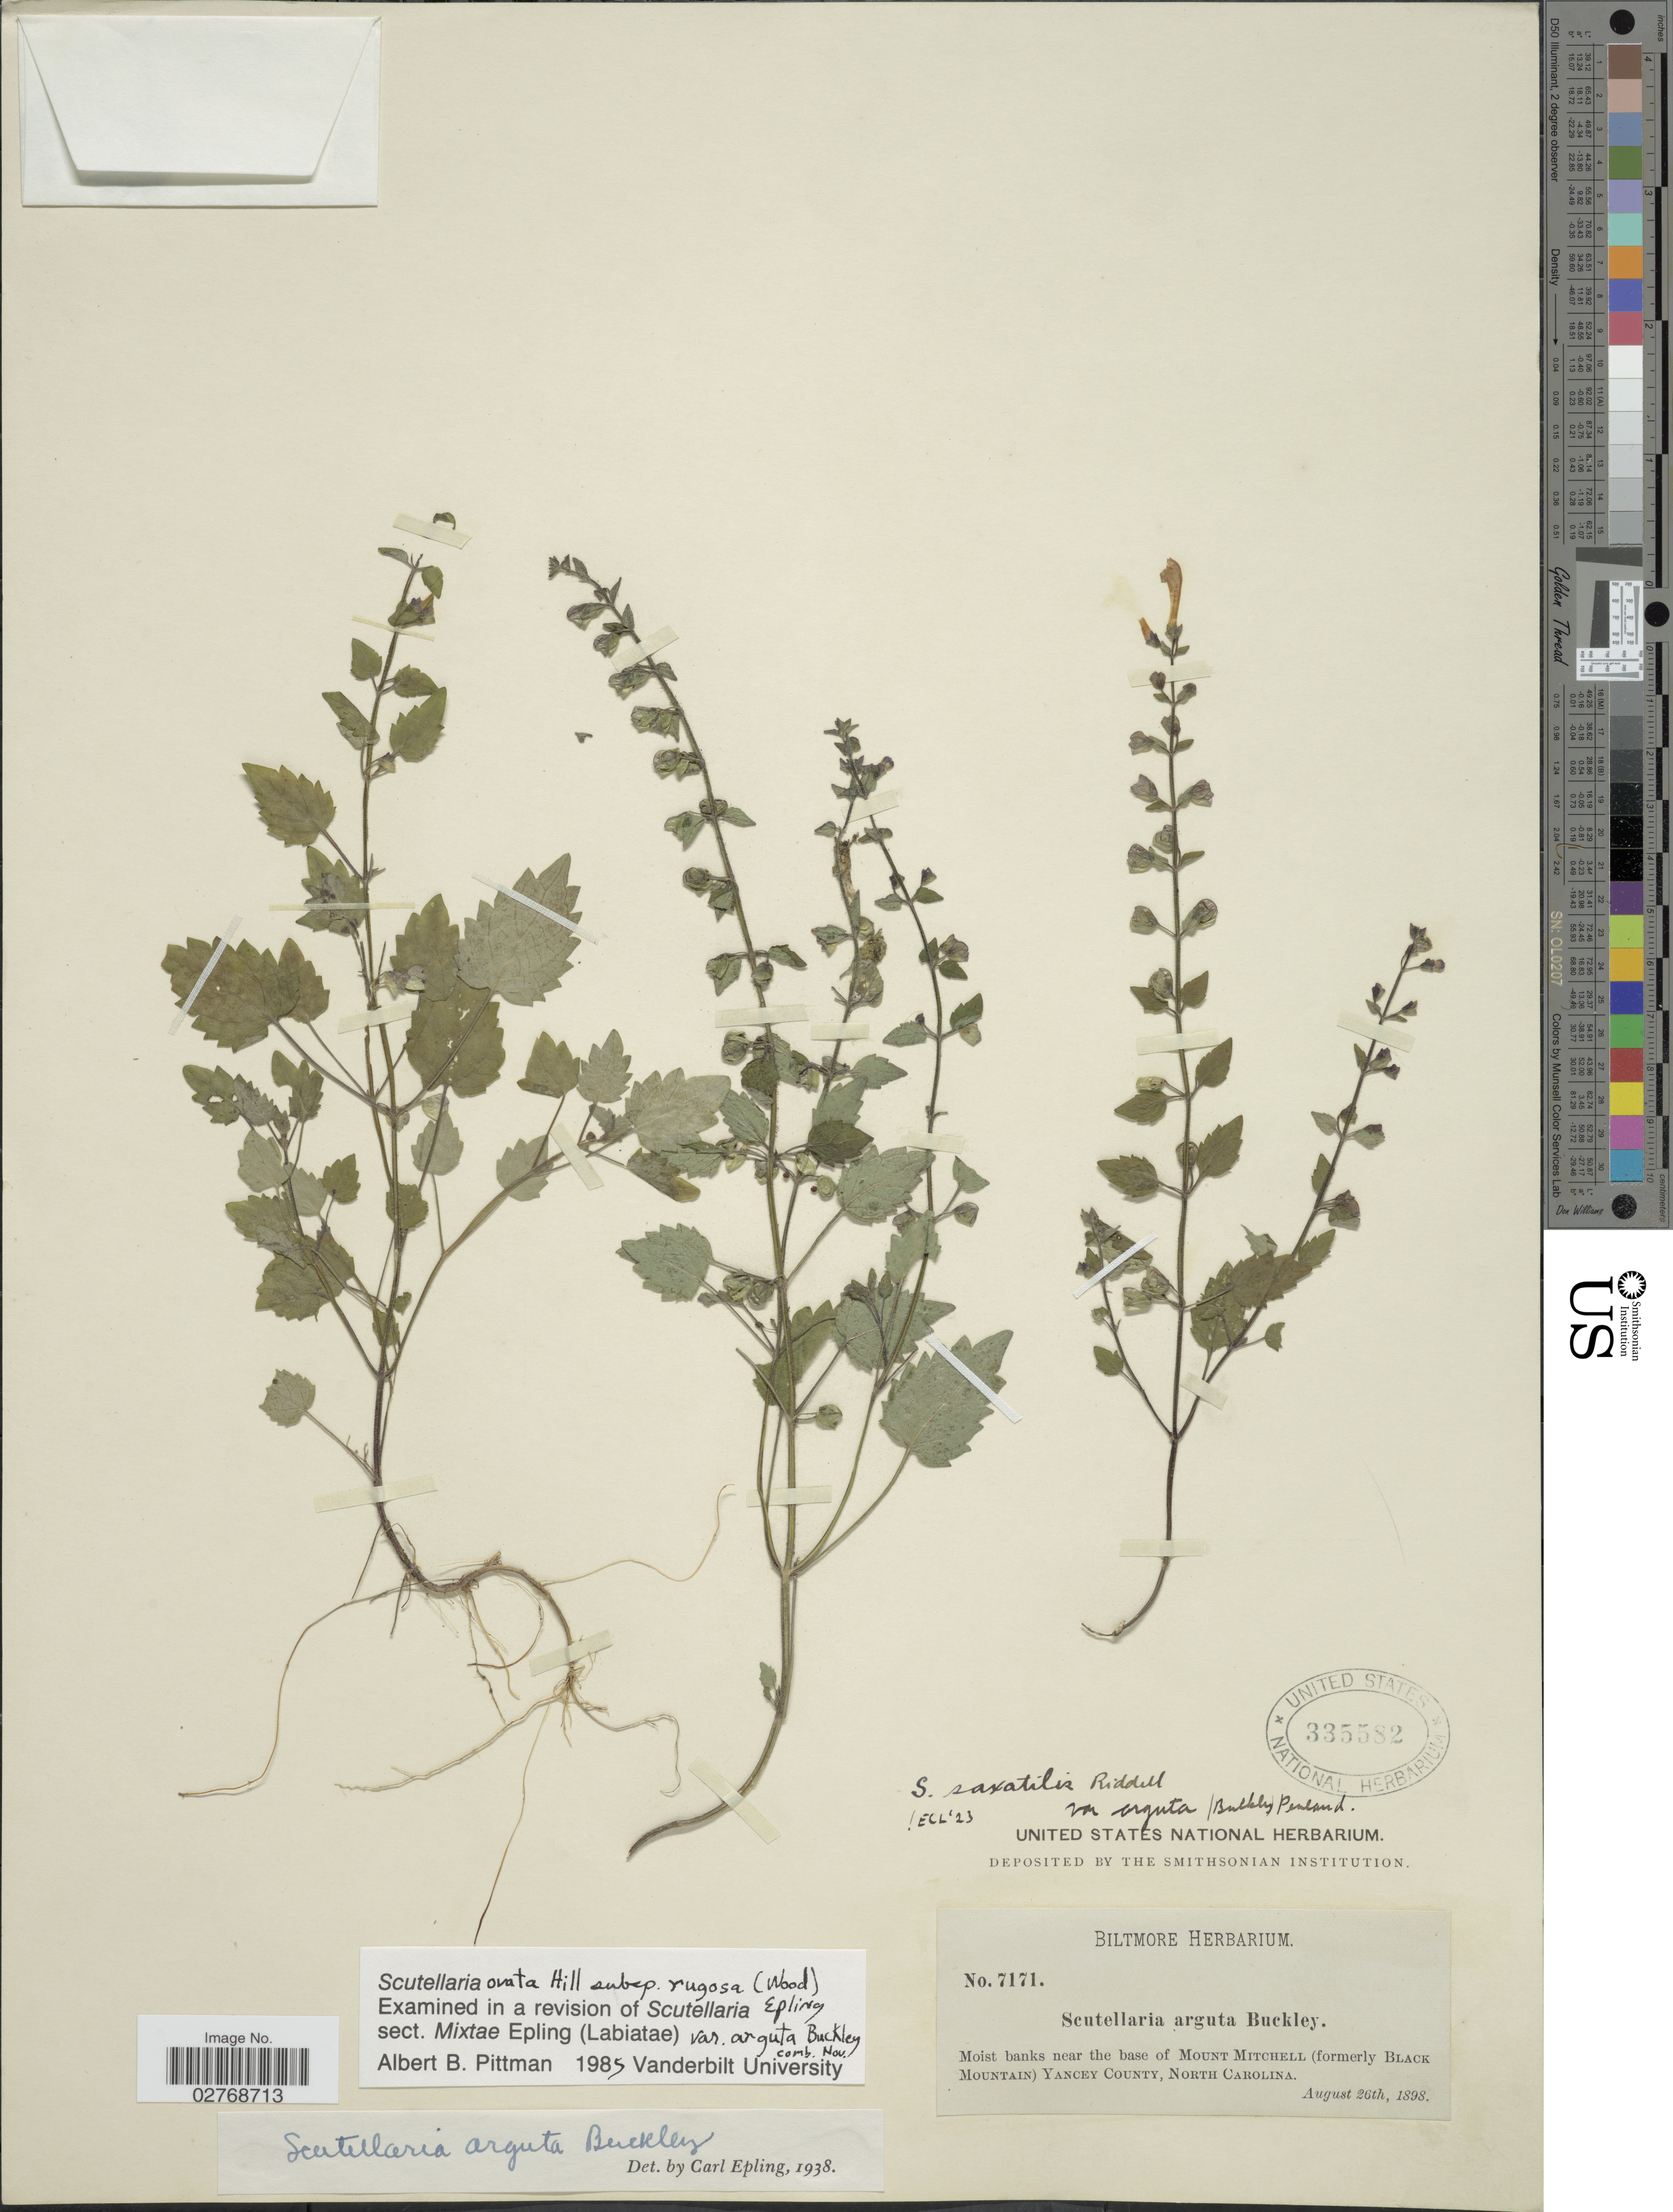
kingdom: Plantae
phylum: Tracheophyta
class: Magnoliopsida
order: Lamiales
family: Lamiaceae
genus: Scutellaria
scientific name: Scutellaria ovata subsp. rugosa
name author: (Alph. Wood) Epling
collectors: ex herb. Biltmore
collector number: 7171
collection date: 1898-08-26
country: United States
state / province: North Carolina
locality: Moist banks near the base of Mount Mitchell (formerly Black Mountain) Yancey County.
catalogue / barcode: US 335582